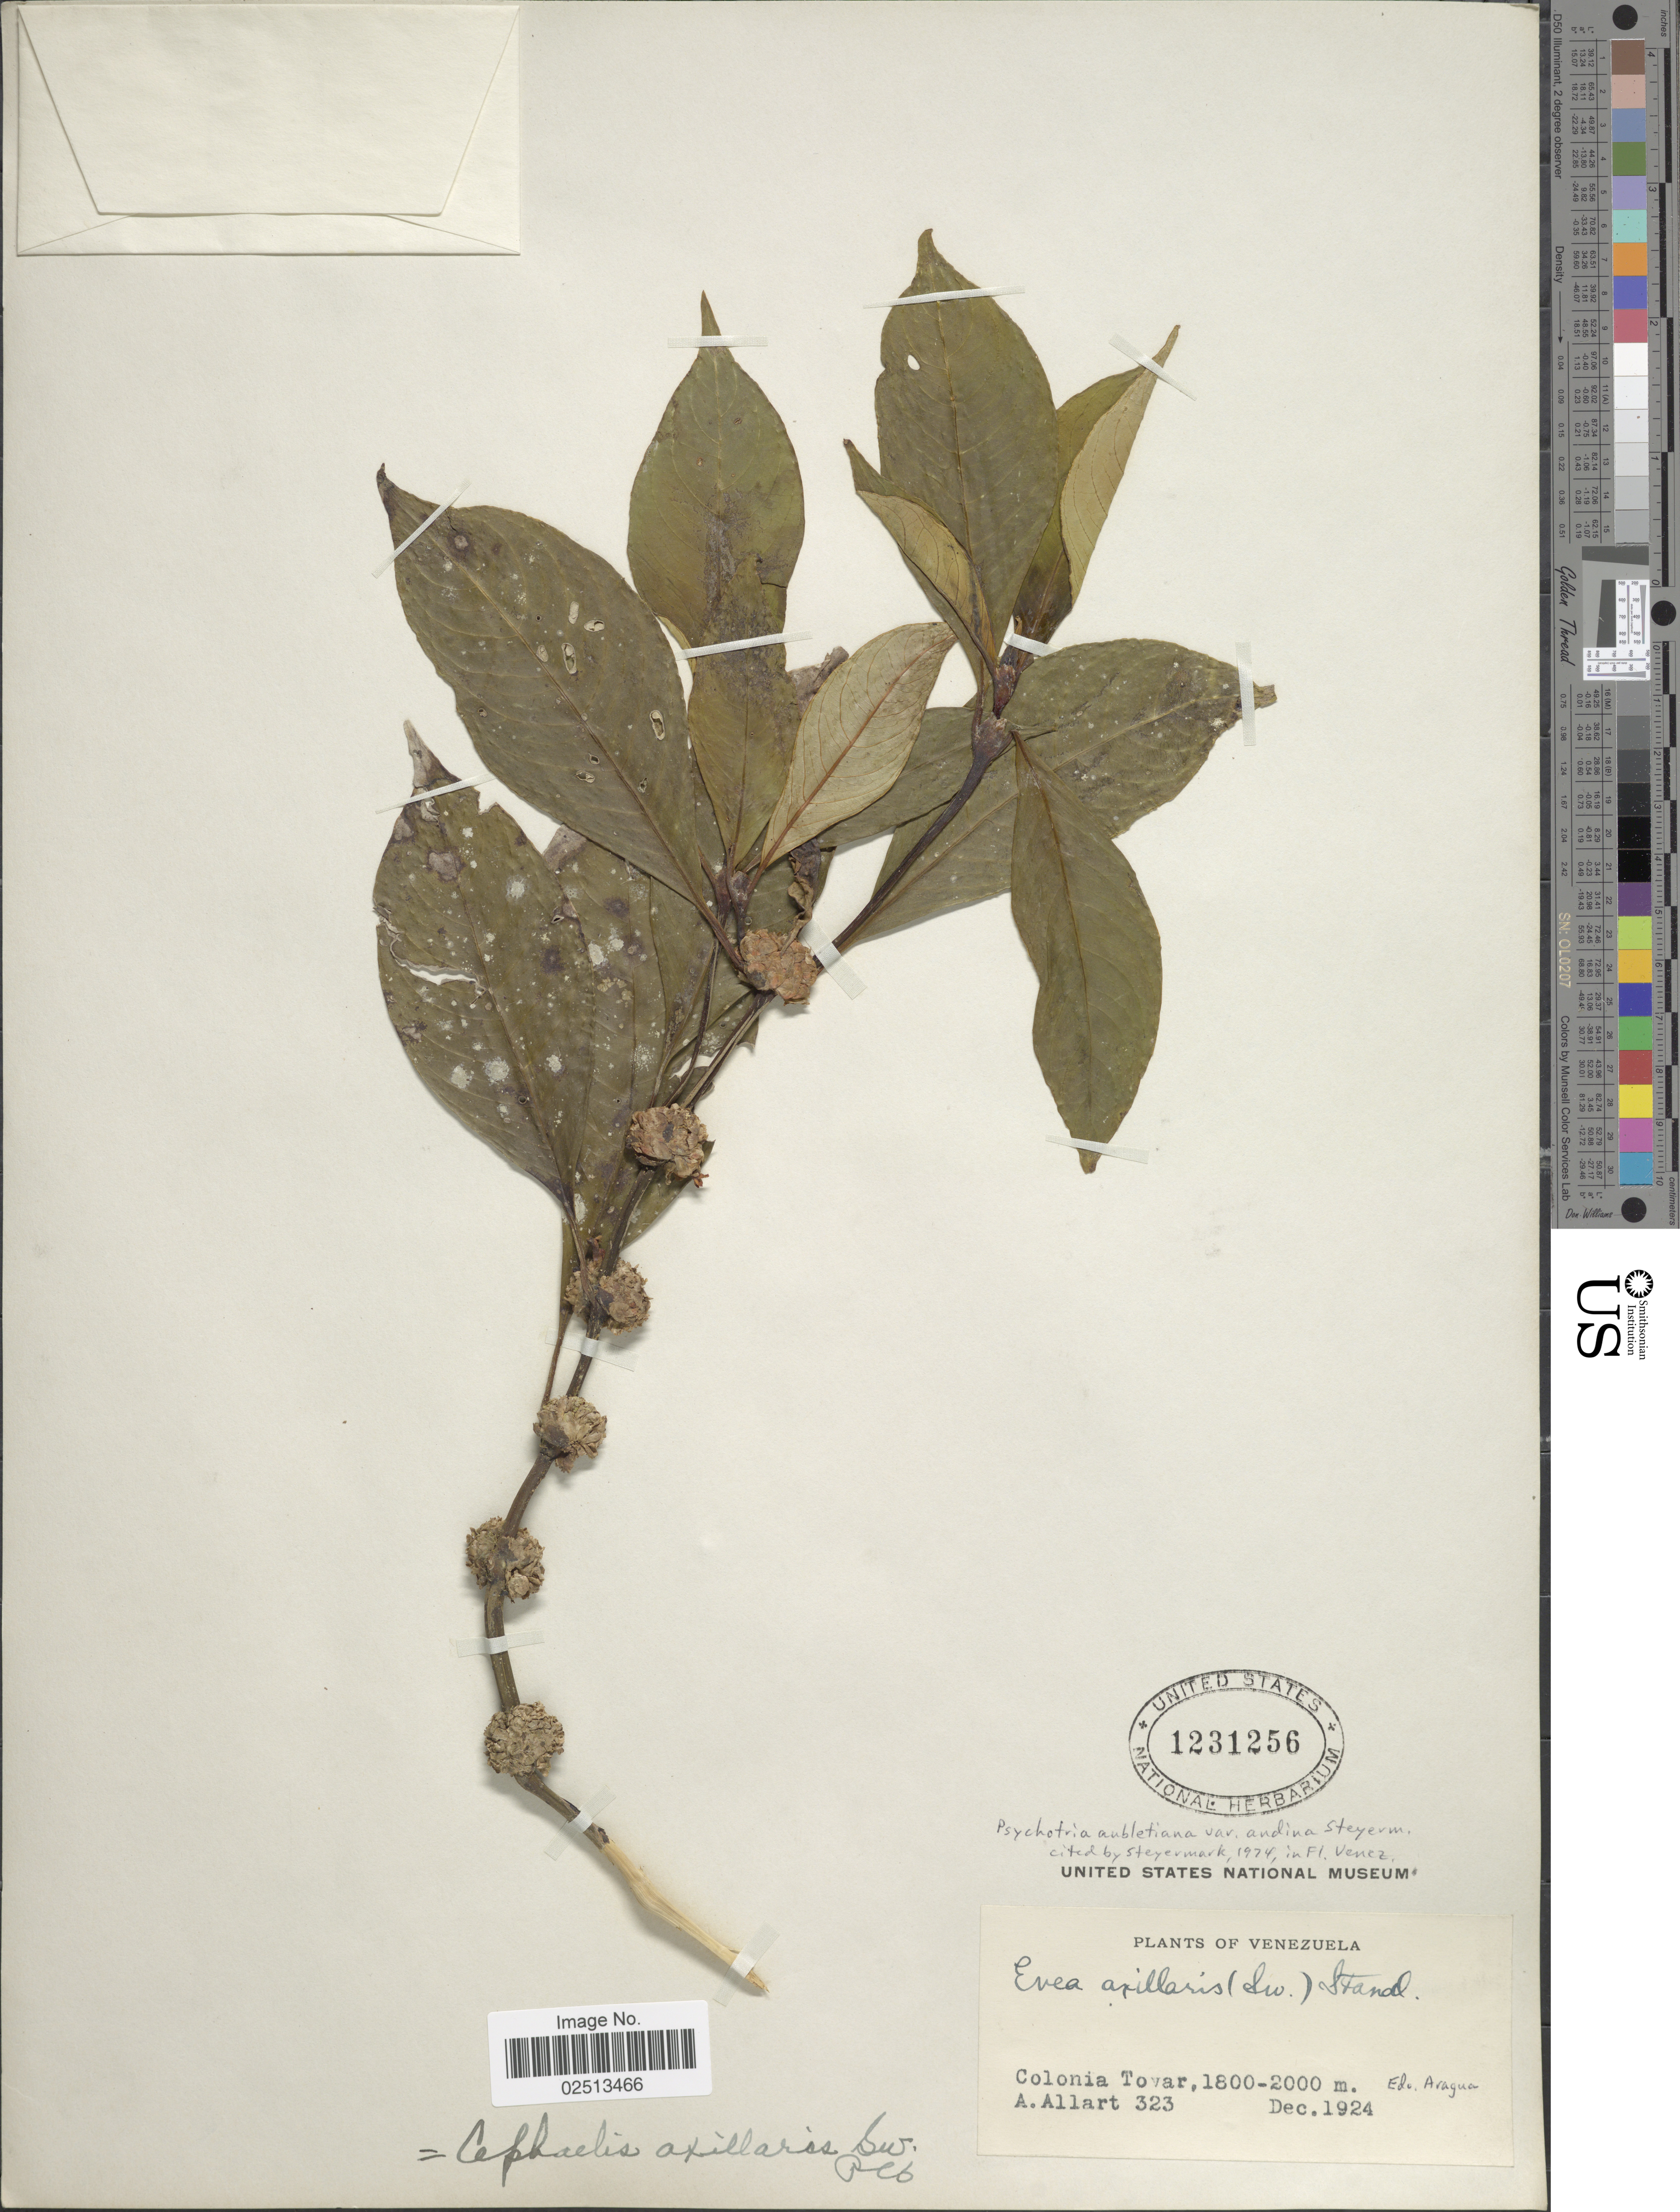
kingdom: Plantae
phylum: Tracheophyta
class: Magnoliopsida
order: Gentianales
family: Rubiaceae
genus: Psychotria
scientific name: Psychotria aubletiana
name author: Steyerm.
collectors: A. Allart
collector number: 323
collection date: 1924-12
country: Venezuela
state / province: Aragua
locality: Colonia Tovar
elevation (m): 1800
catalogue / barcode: US 1231256